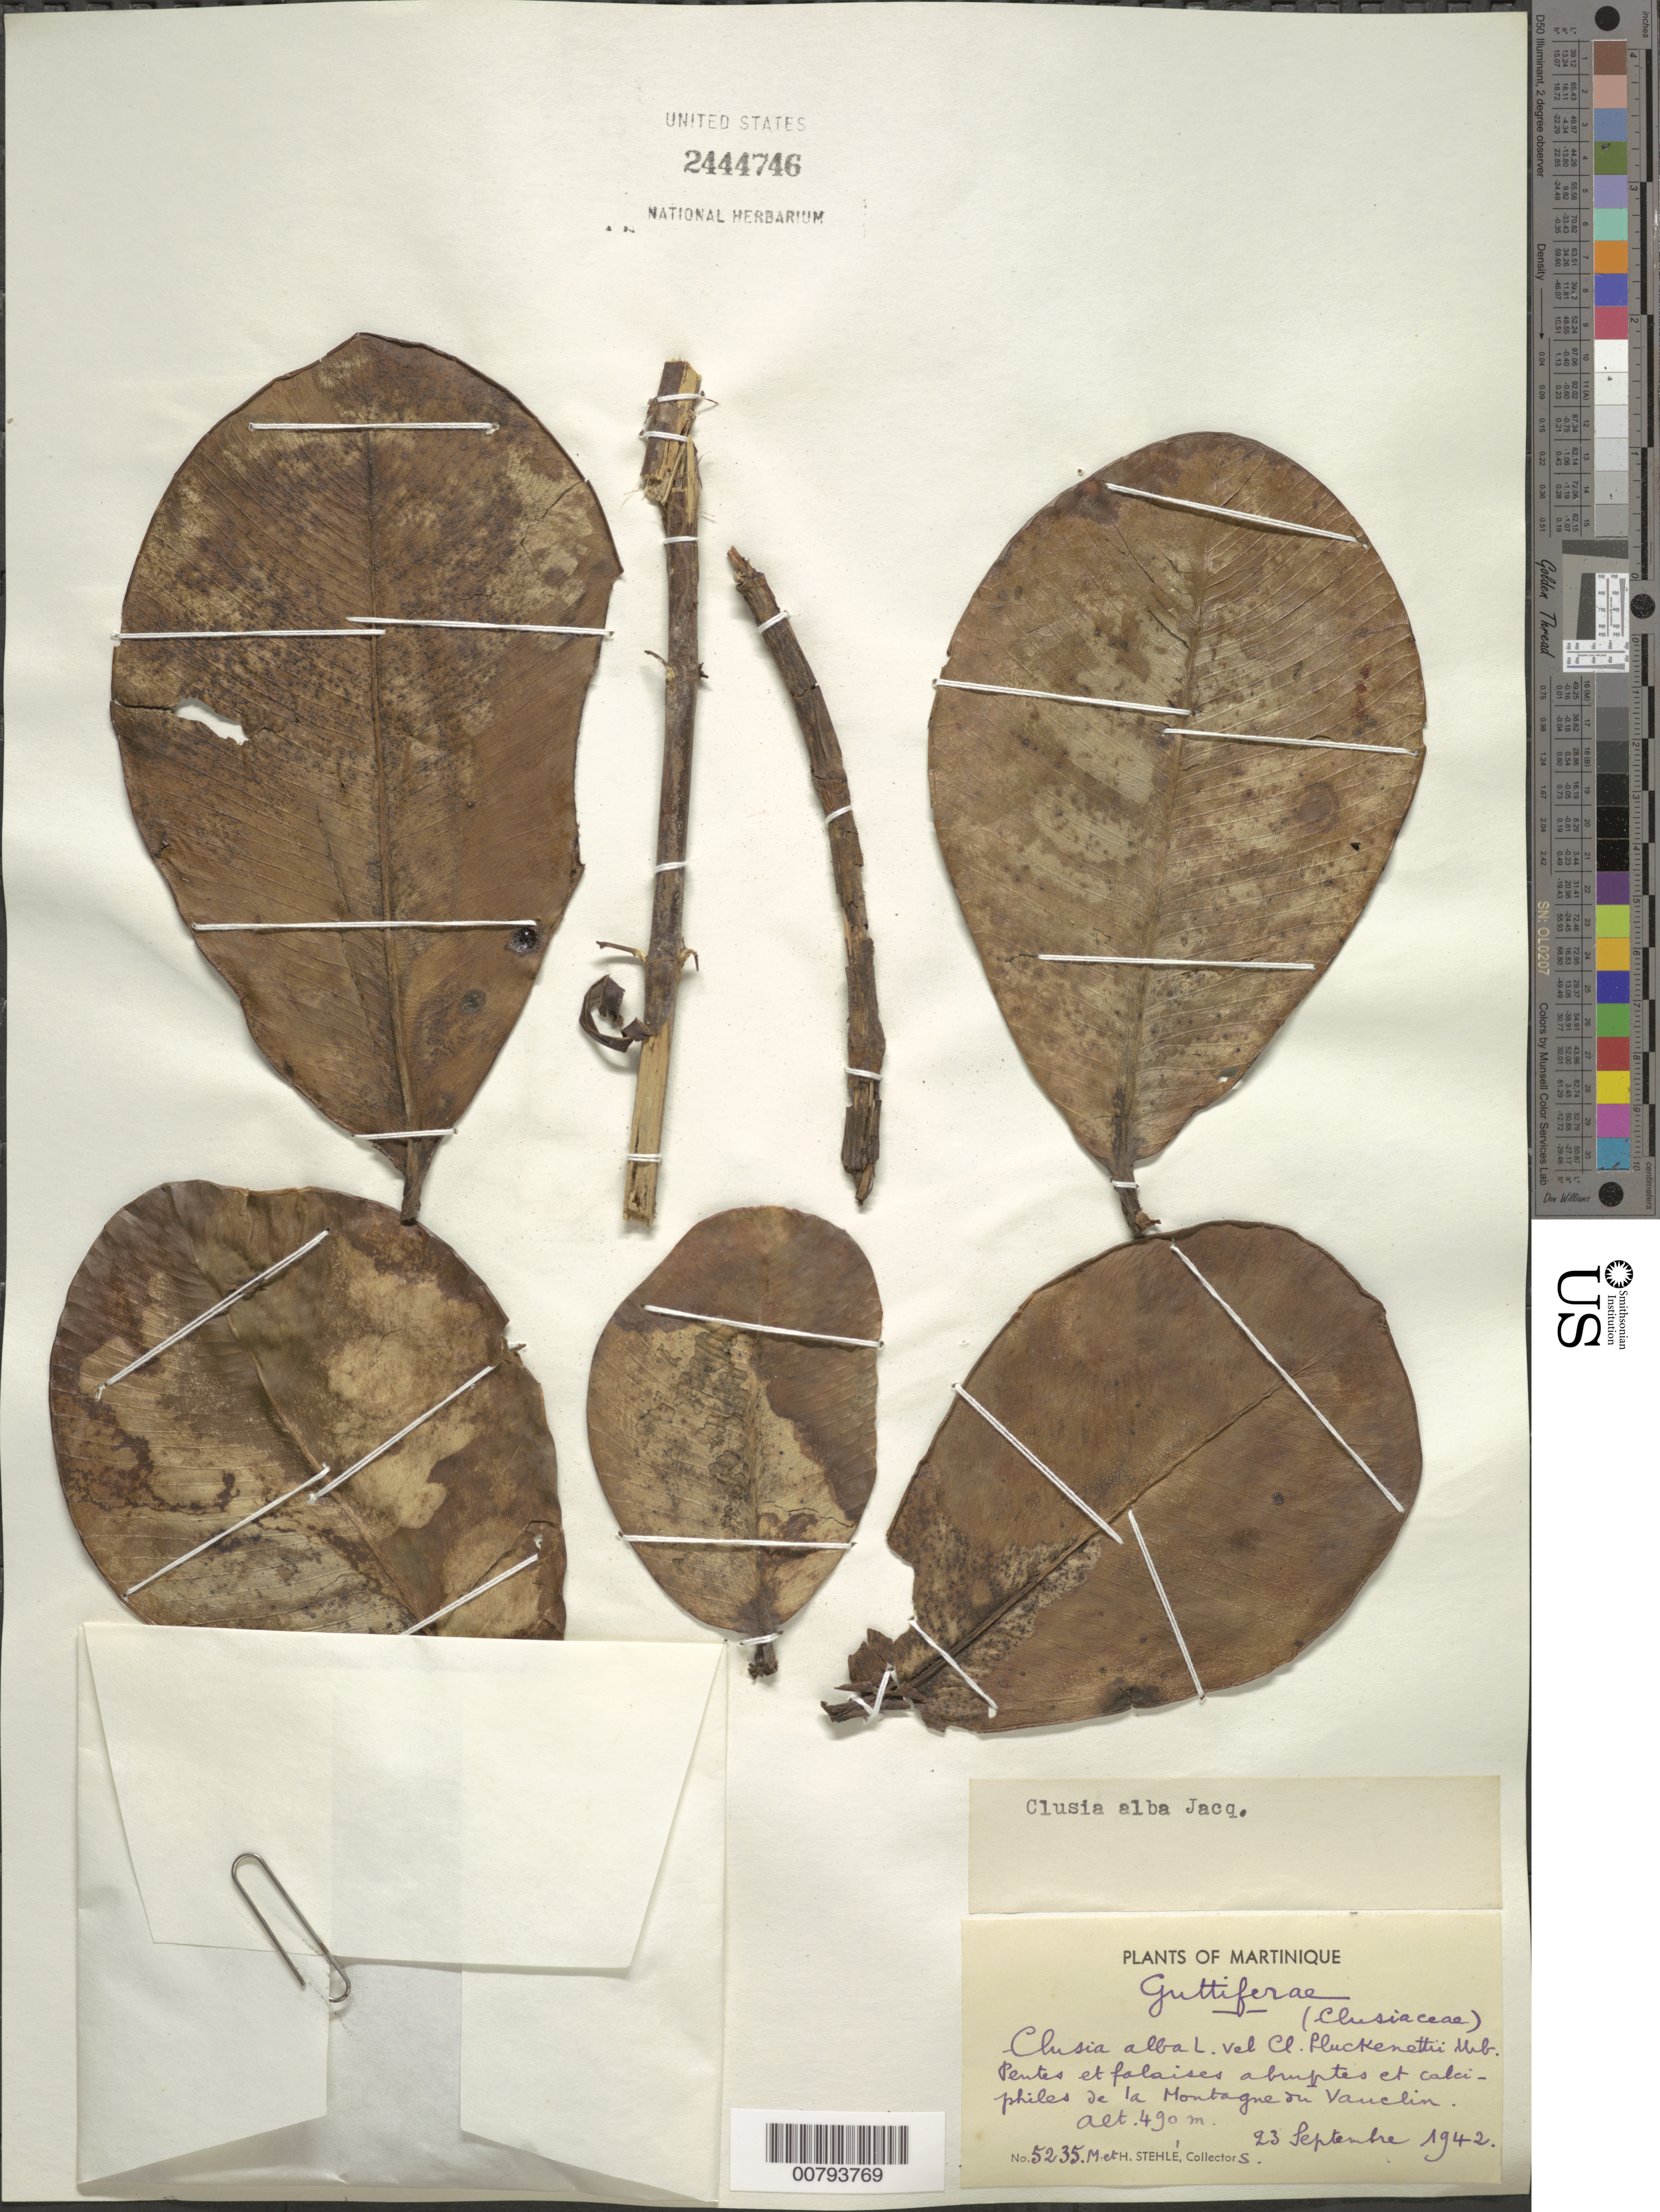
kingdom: Plantae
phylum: Tracheophyta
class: Magnoliopsida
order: Malpighiales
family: Clusiaceae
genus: Clusia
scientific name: Clusia major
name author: L.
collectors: H. Stehlé & M. Stehlé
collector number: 5235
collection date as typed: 23 Sep 1942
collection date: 1942-09-23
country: Martinique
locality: Montague du Vauclin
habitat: Steep slopes and cliffs and calcified areas of mountain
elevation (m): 490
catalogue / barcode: US 2444746